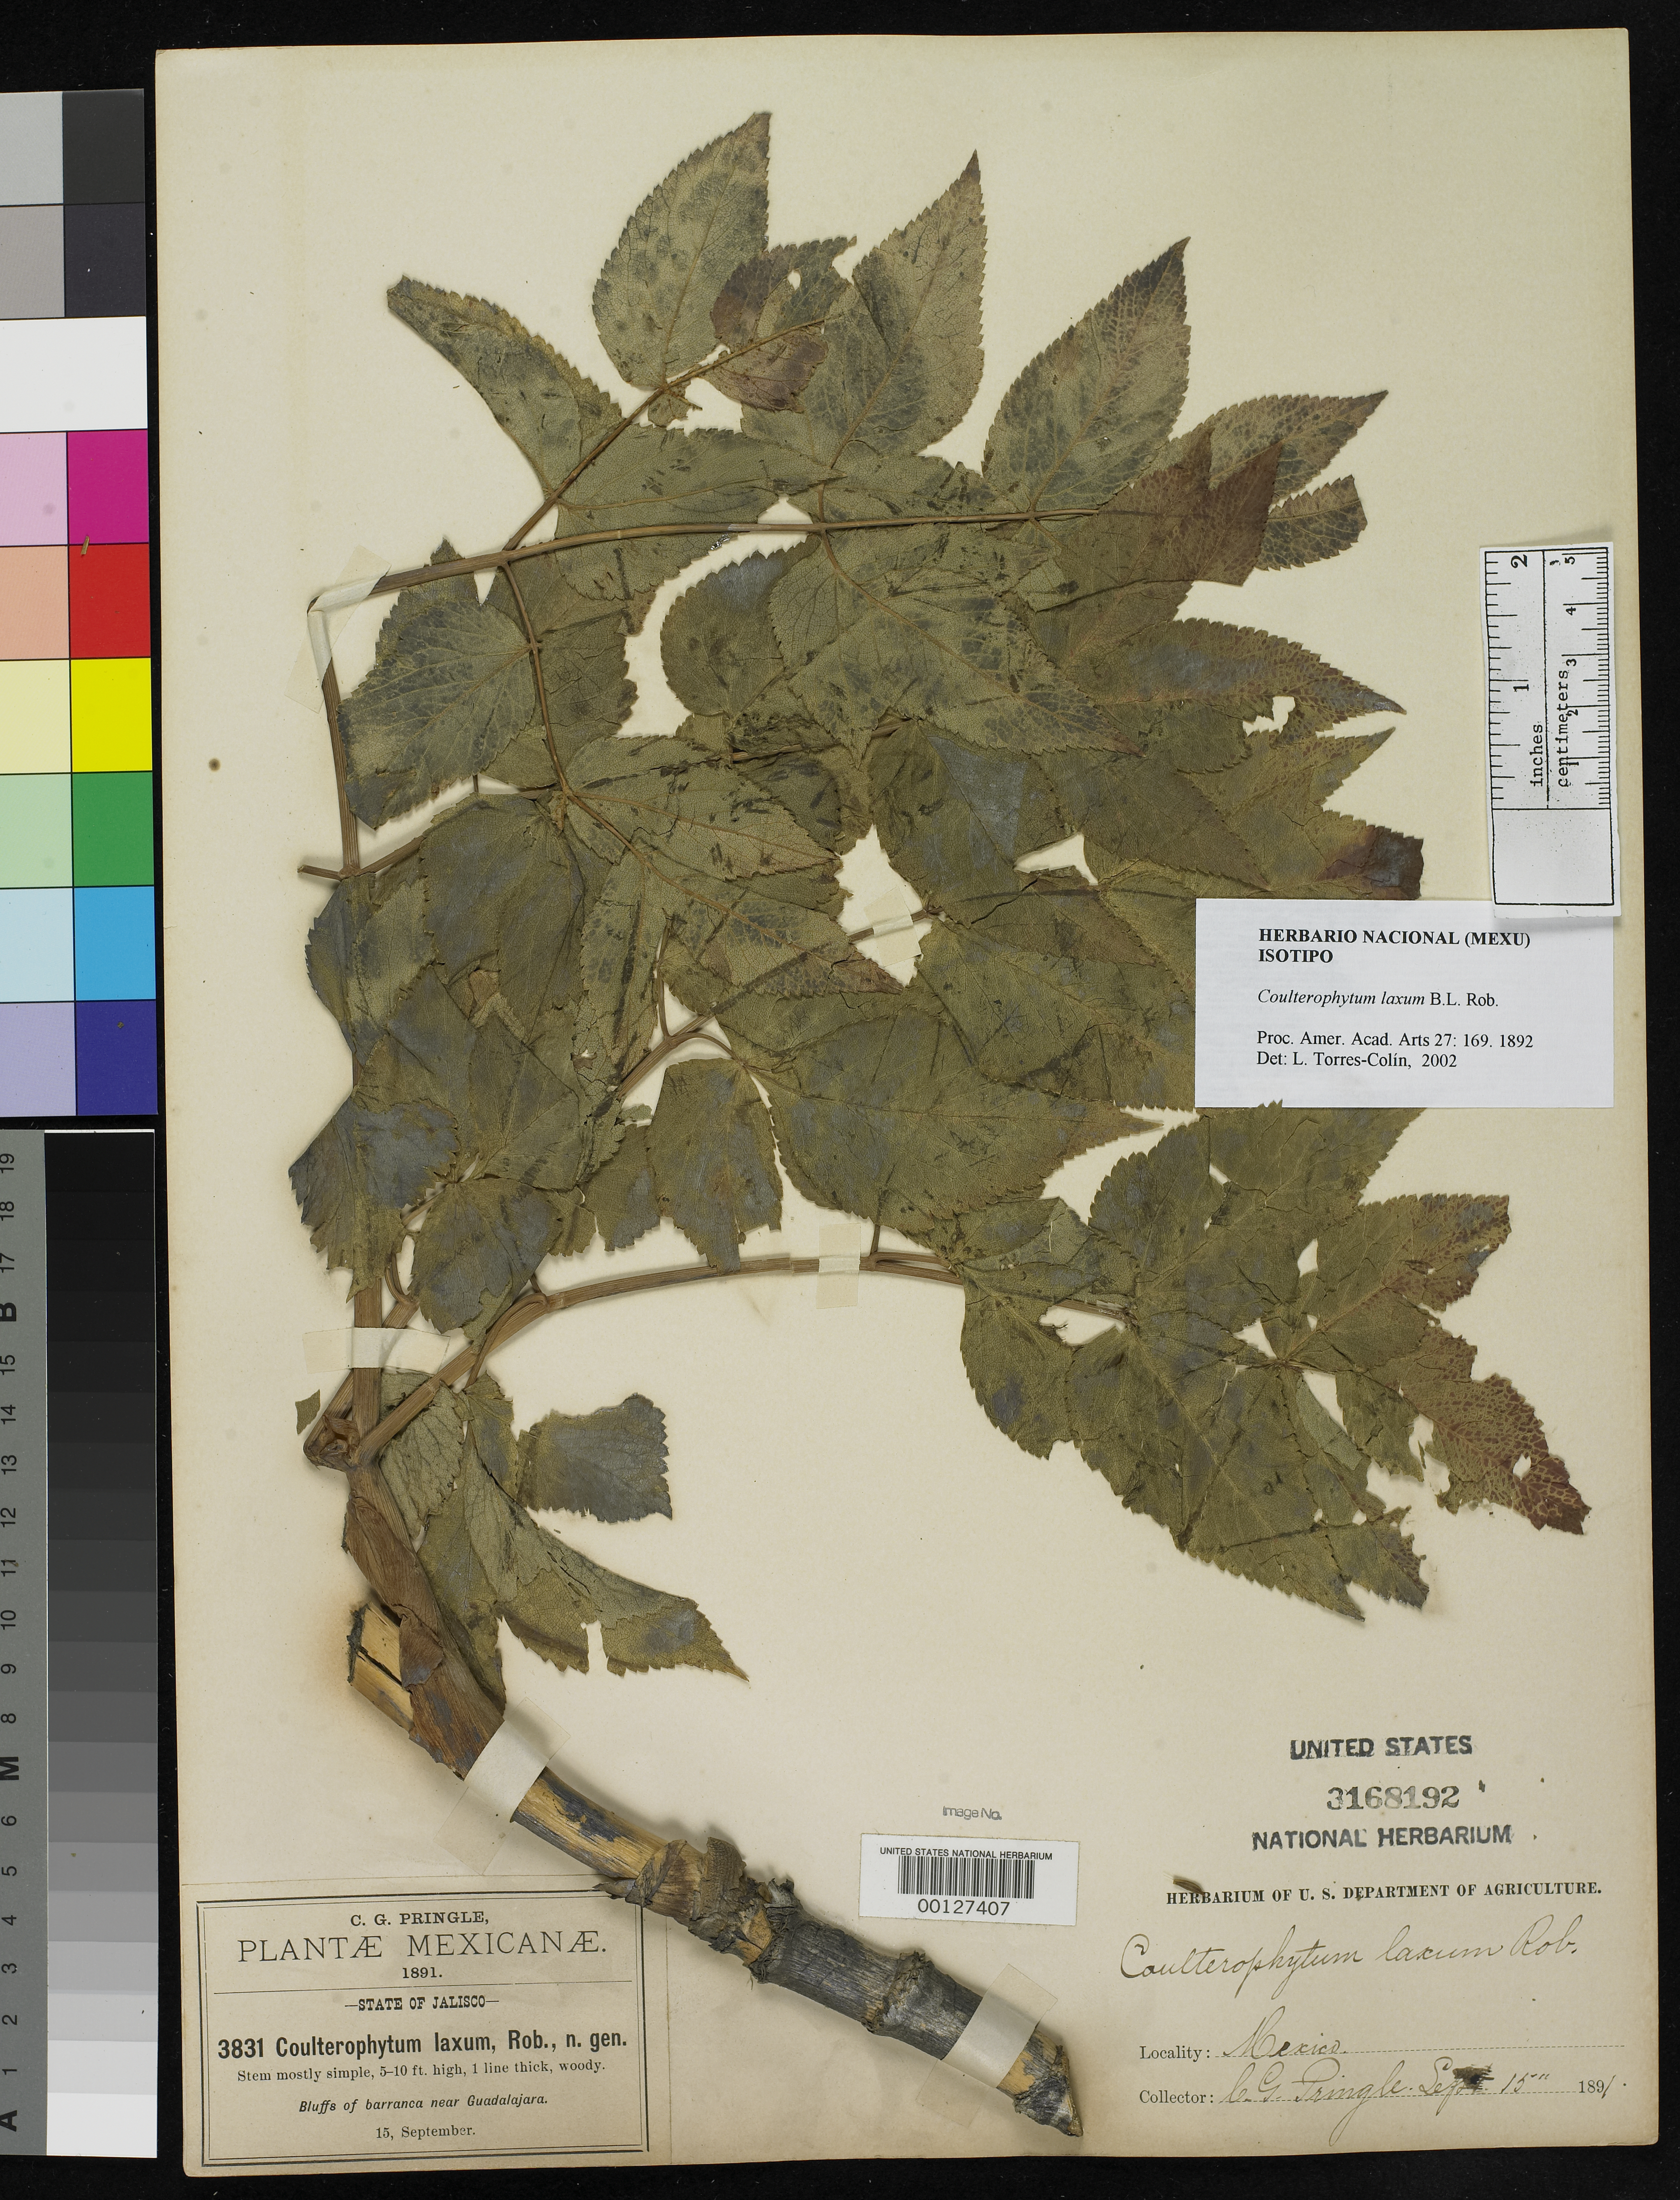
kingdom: Plantae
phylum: Tracheophyta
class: Magnoliopsida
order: Apiales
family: Apiaceae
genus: Coulterophytum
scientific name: Coulterophytum laxum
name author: B.L. Rob.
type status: Isotype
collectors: C. G. Pringle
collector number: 3831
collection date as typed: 15 Sep 1891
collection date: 1891-09-15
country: Mexico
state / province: Jalisco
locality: Bluffs of Barranca near Guadalajara.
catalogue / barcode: US 3168192